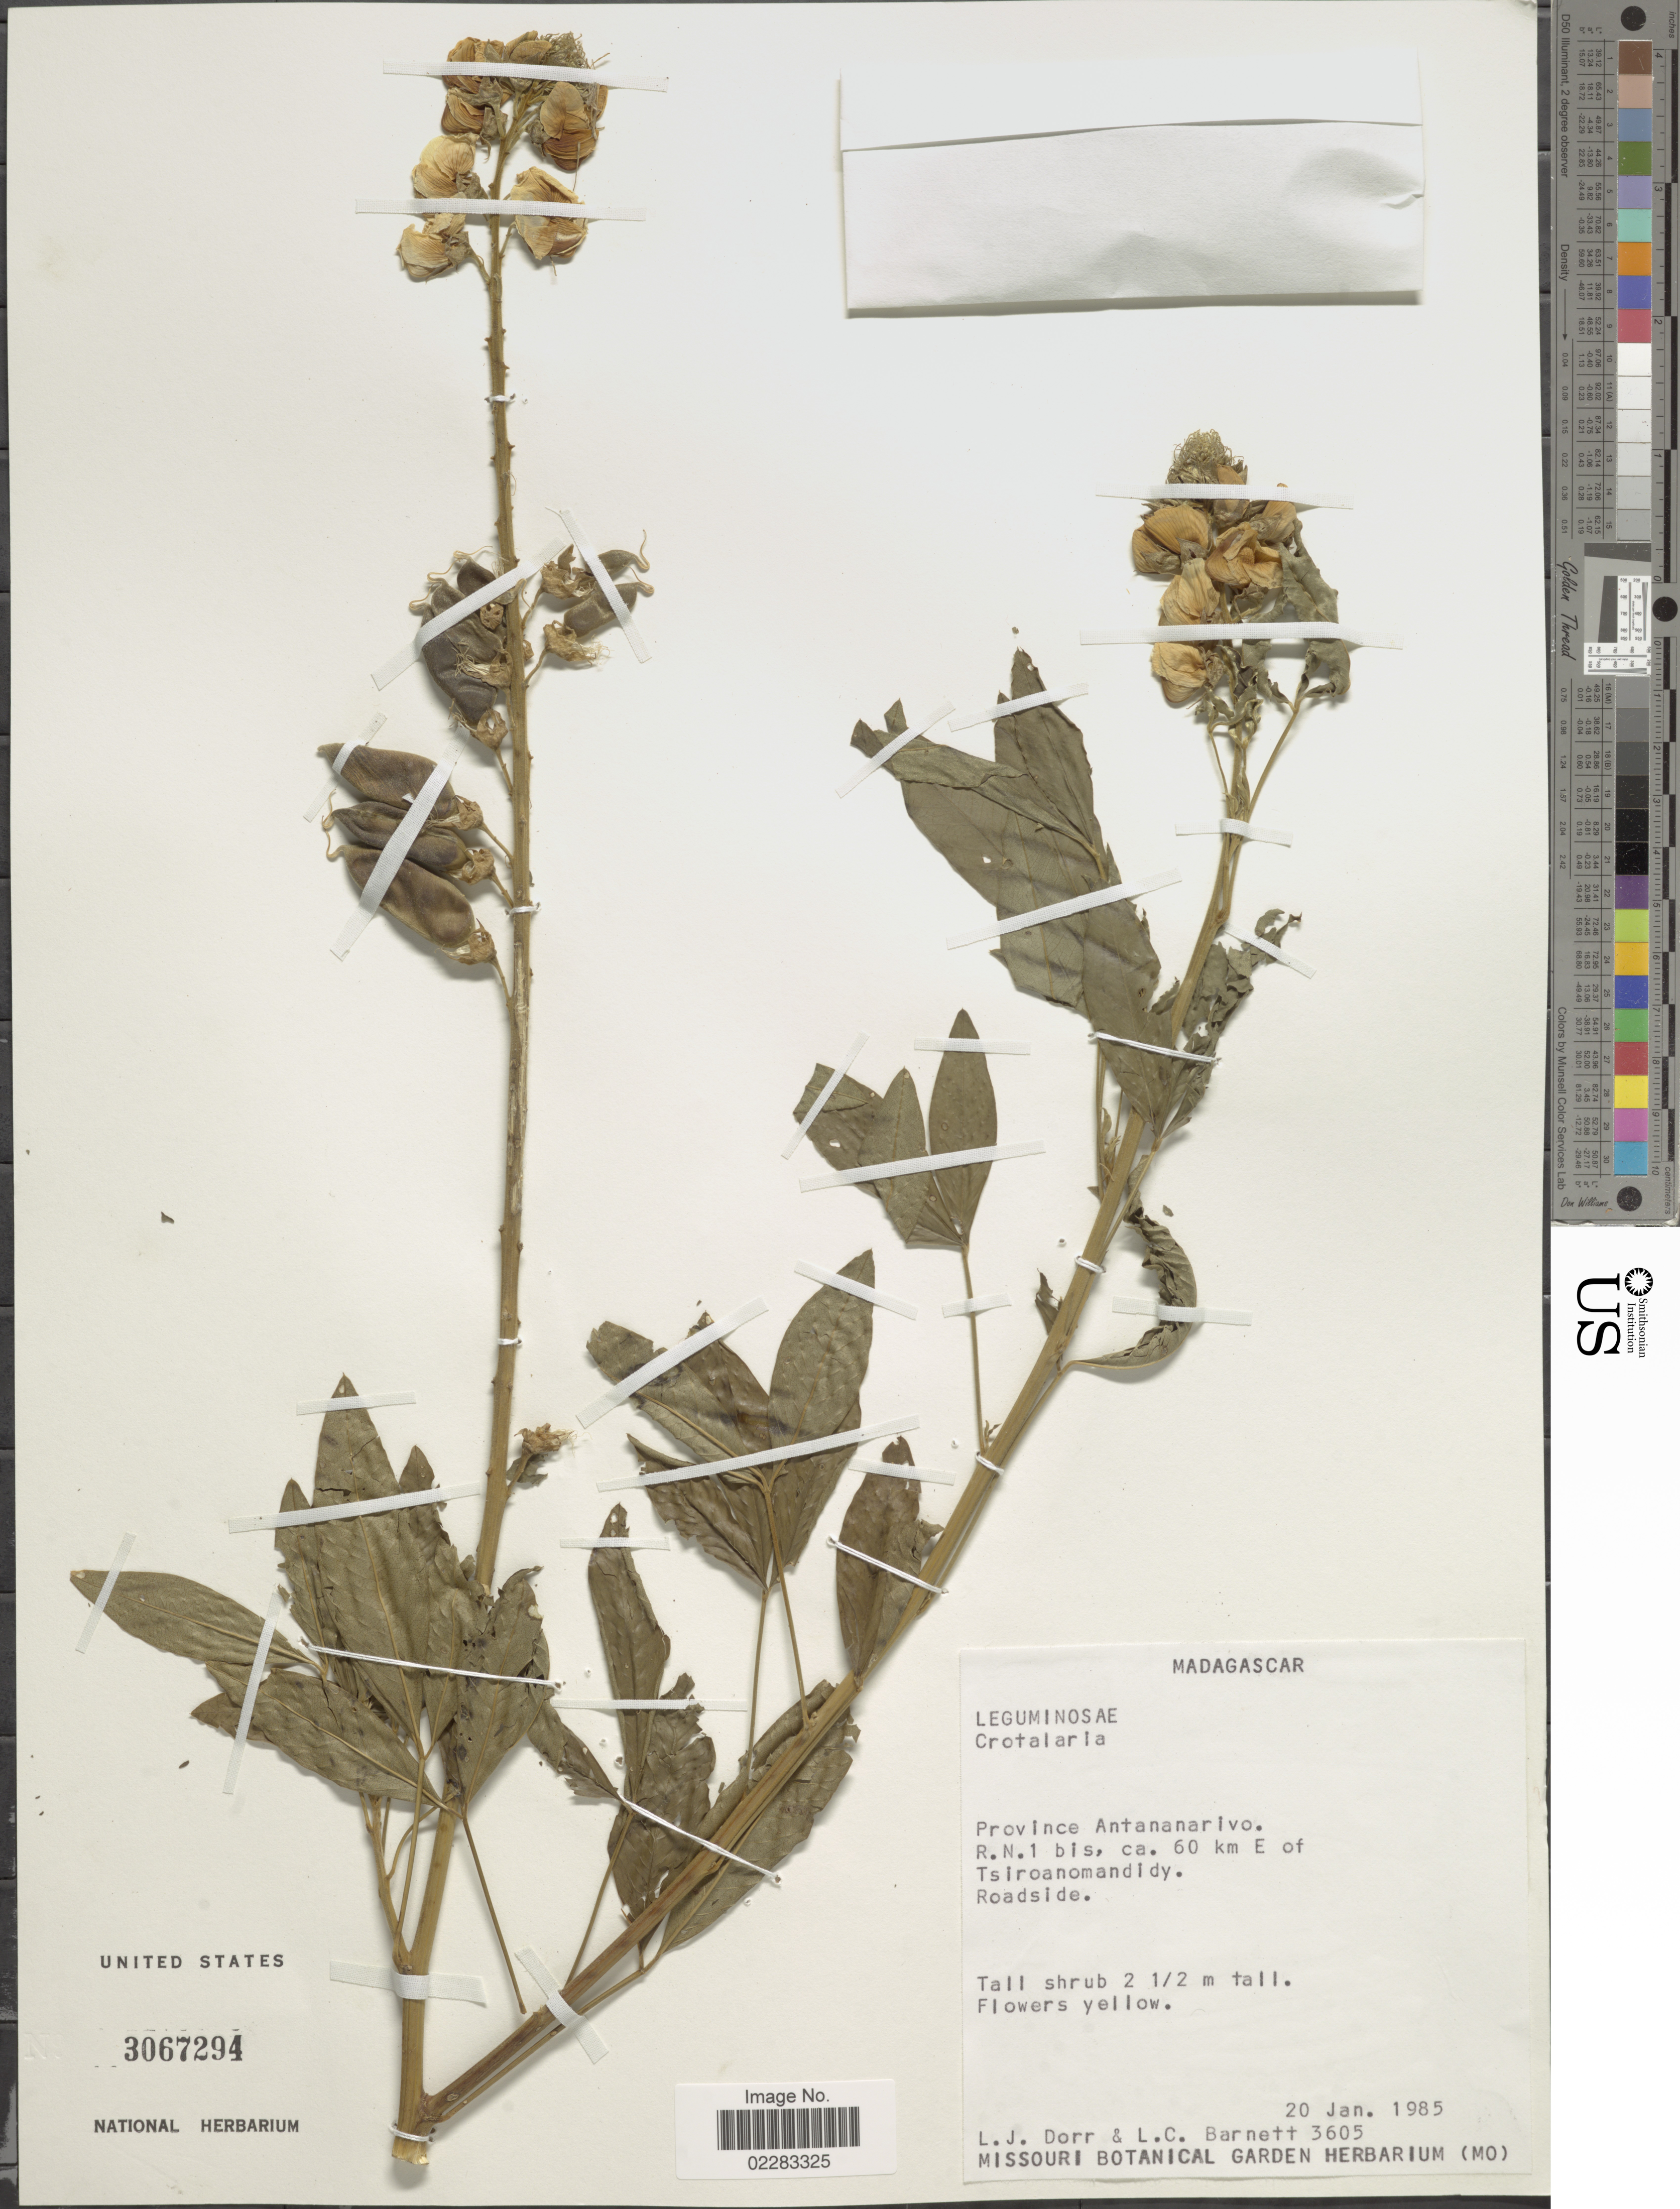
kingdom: Plantae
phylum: Tracheophyta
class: Magnoliopsida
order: Fabales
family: Fabaceae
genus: Crotalaria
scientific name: Crotalaria sp.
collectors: L. J. Dorr & L. C. Barnett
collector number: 3605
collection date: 1985-01-20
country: Madagascar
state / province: Itasy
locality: R.N. 1 bis, ca 60 km E of Tsiroanomandidy. Roadside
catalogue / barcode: US 3067294